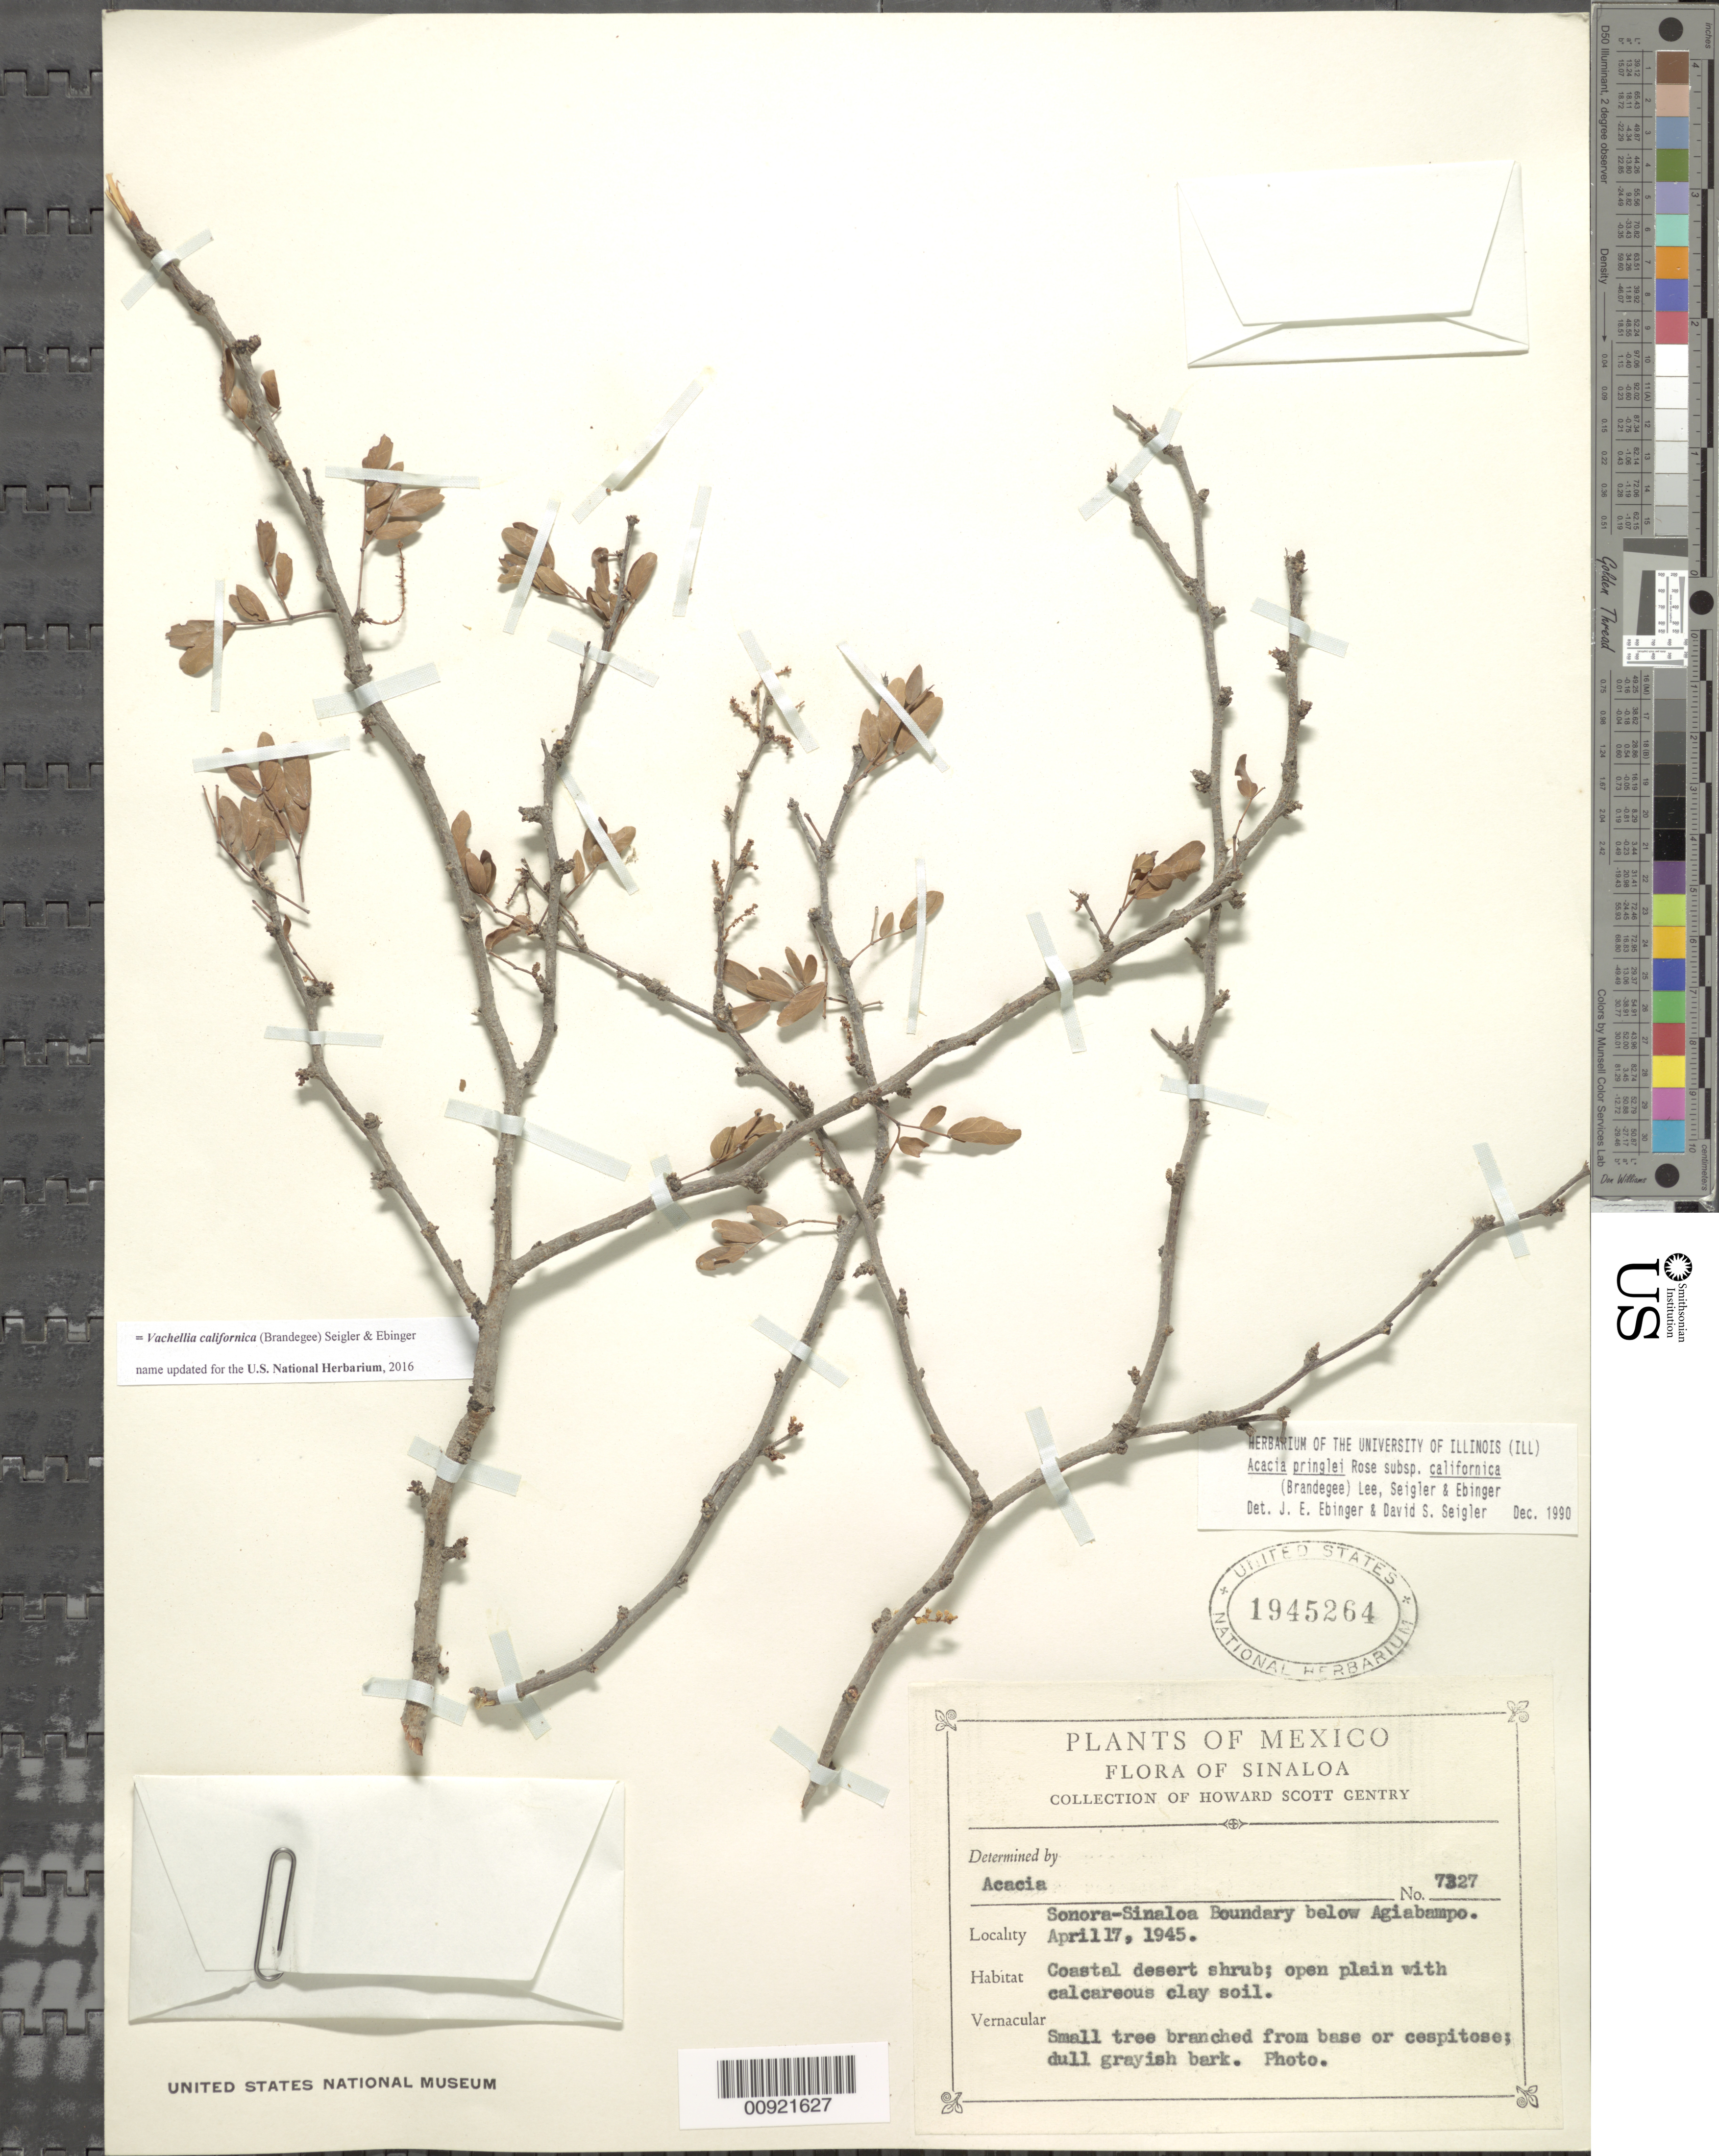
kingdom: Plantae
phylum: Tracheophyta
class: Magnoliopsida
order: Fabales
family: Fabaceae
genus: Vachellia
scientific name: Vachellia californica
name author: (Brandegee) Seigler & Ebinger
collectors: H. S. Gentry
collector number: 7327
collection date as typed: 17 Apr 1945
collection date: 1945-04-17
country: Mexico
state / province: Sinaloa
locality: Sonora-Sinaloa Boundary below Agiabampo.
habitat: Coastal desert shrub; open plain with calcareous clay soil.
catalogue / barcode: US 1945264